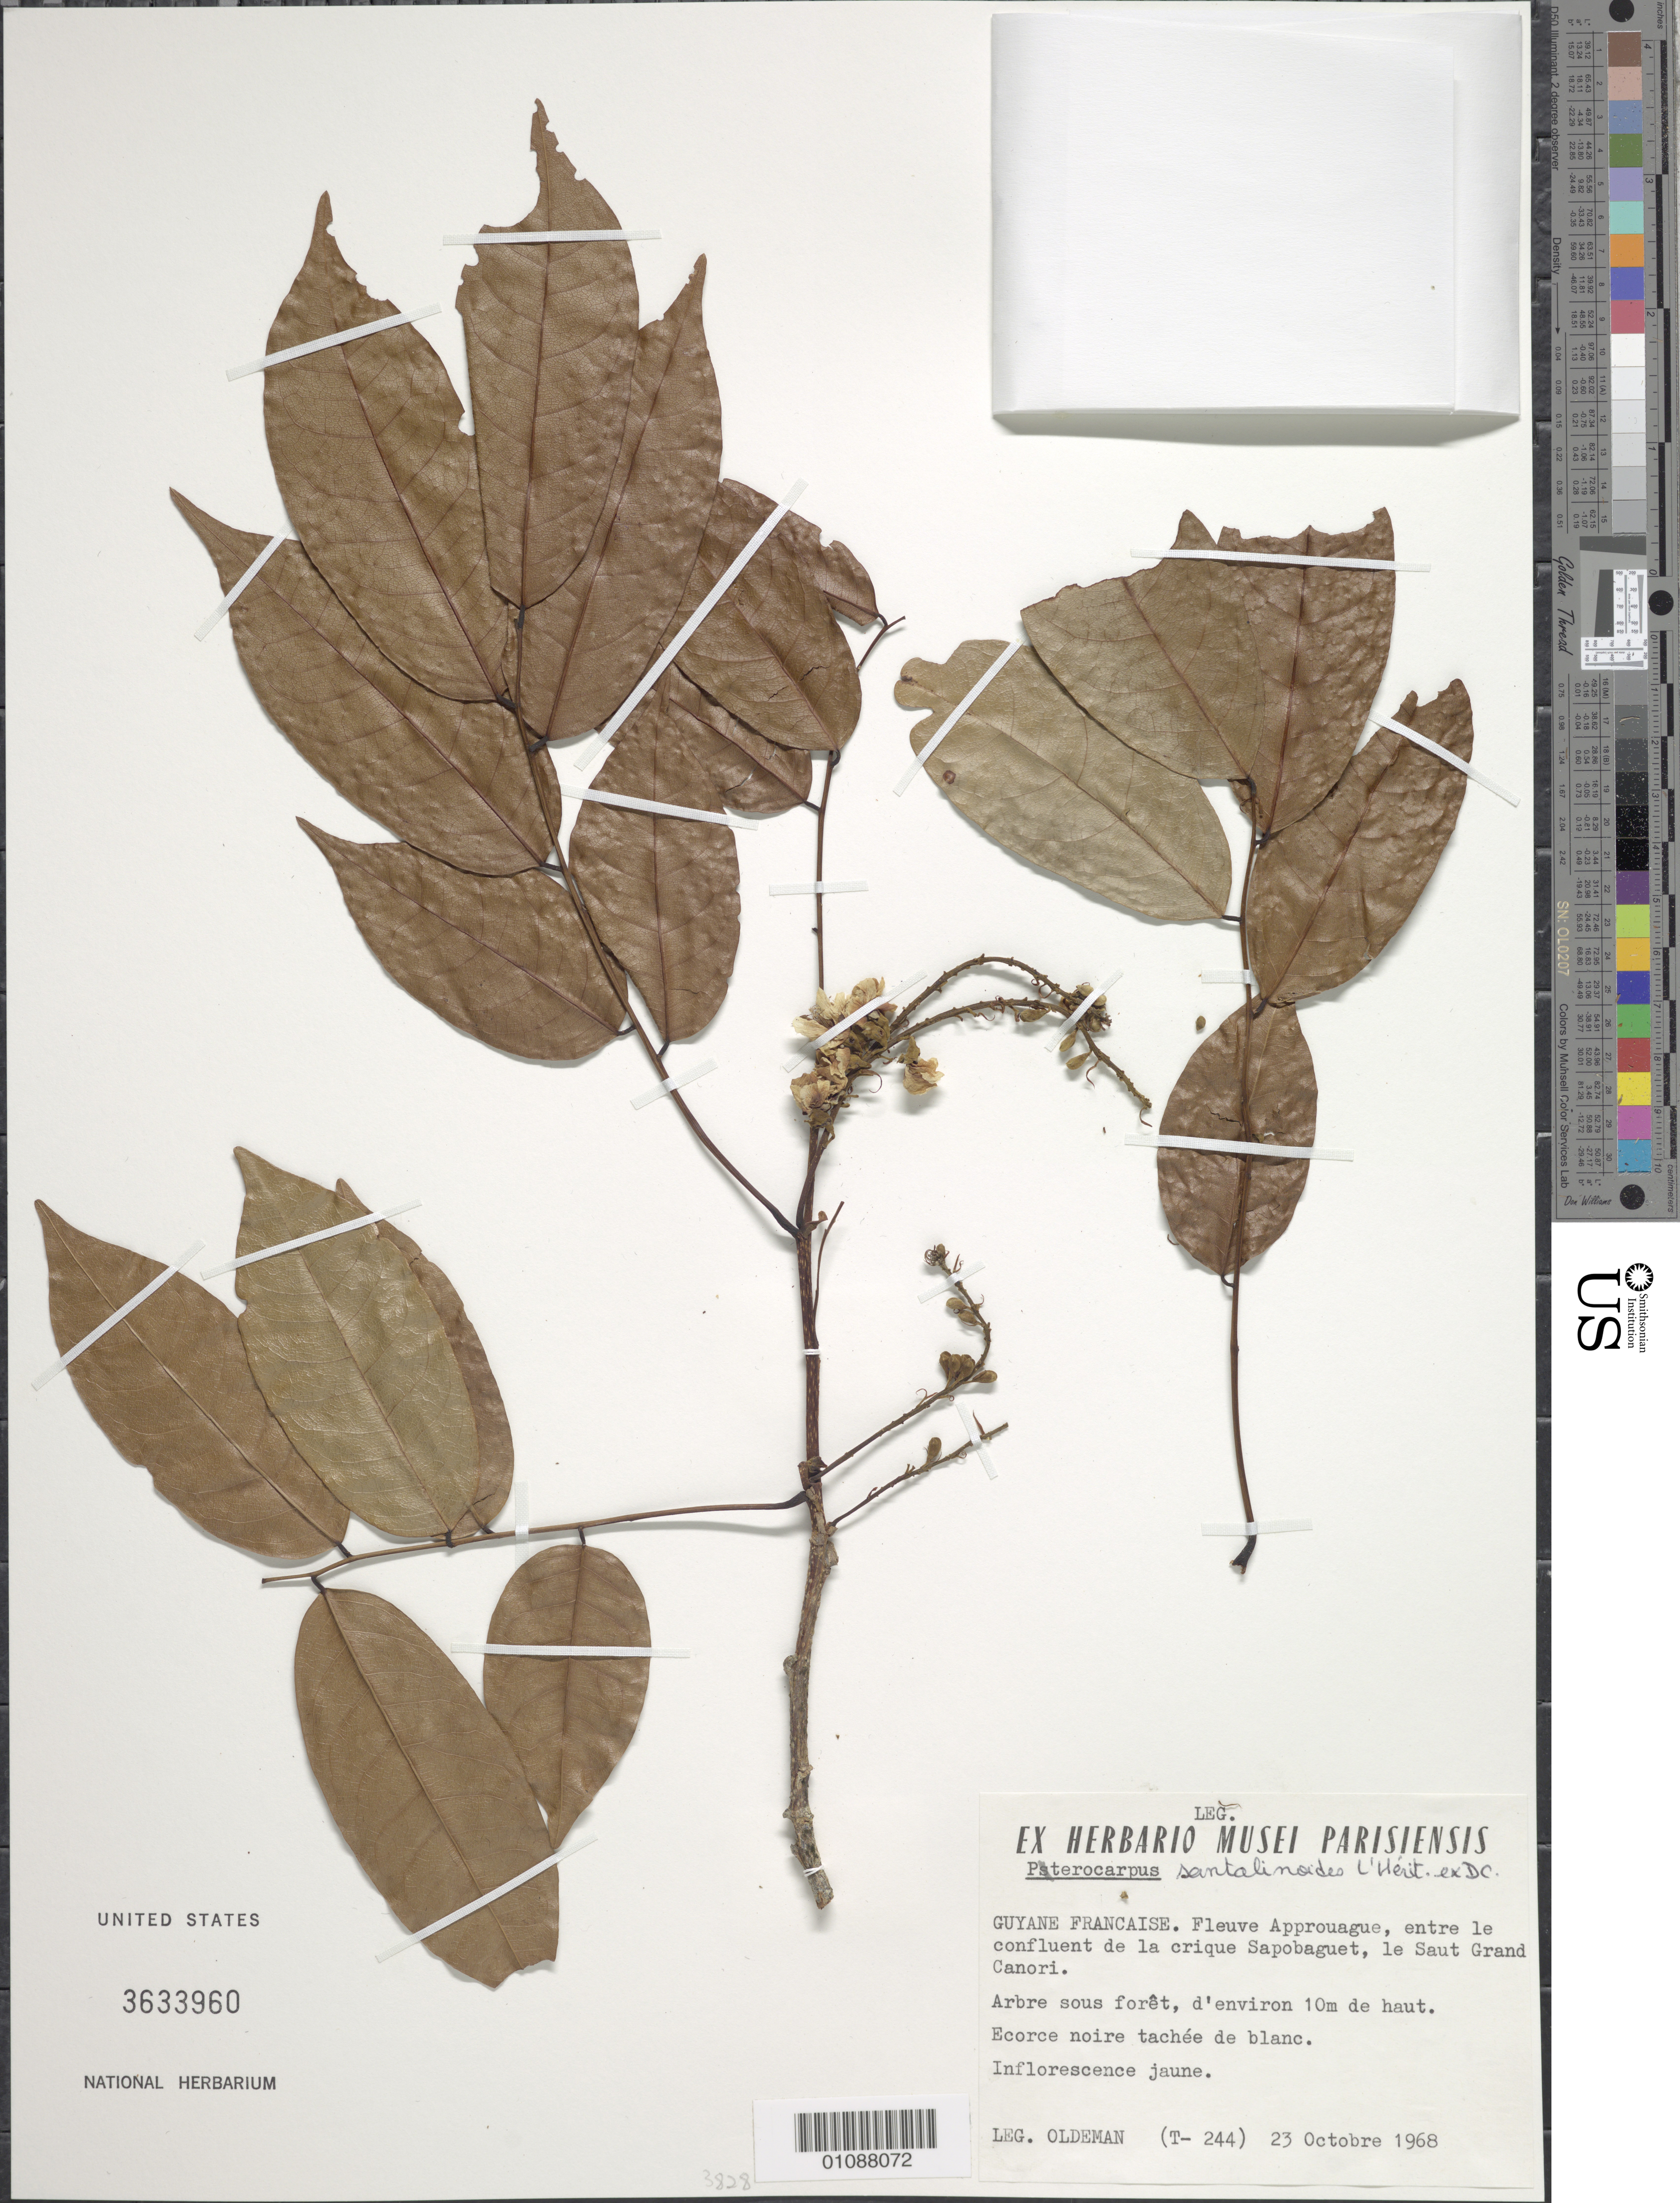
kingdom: Plantae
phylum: Tracheophyta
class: Magnoliopsida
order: Fabales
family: Fabaceae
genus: Pterocarpus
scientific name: Pterocarpus santalinoides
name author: L'Hér. ex DC.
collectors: R. Oldeman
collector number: T 244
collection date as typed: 23-Oct-68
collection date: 1968-10-23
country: French Guiana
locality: Approuague R., entre le confluent de la crique Saptaye et le saut Grand Canori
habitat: Sous foret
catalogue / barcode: US 3633960